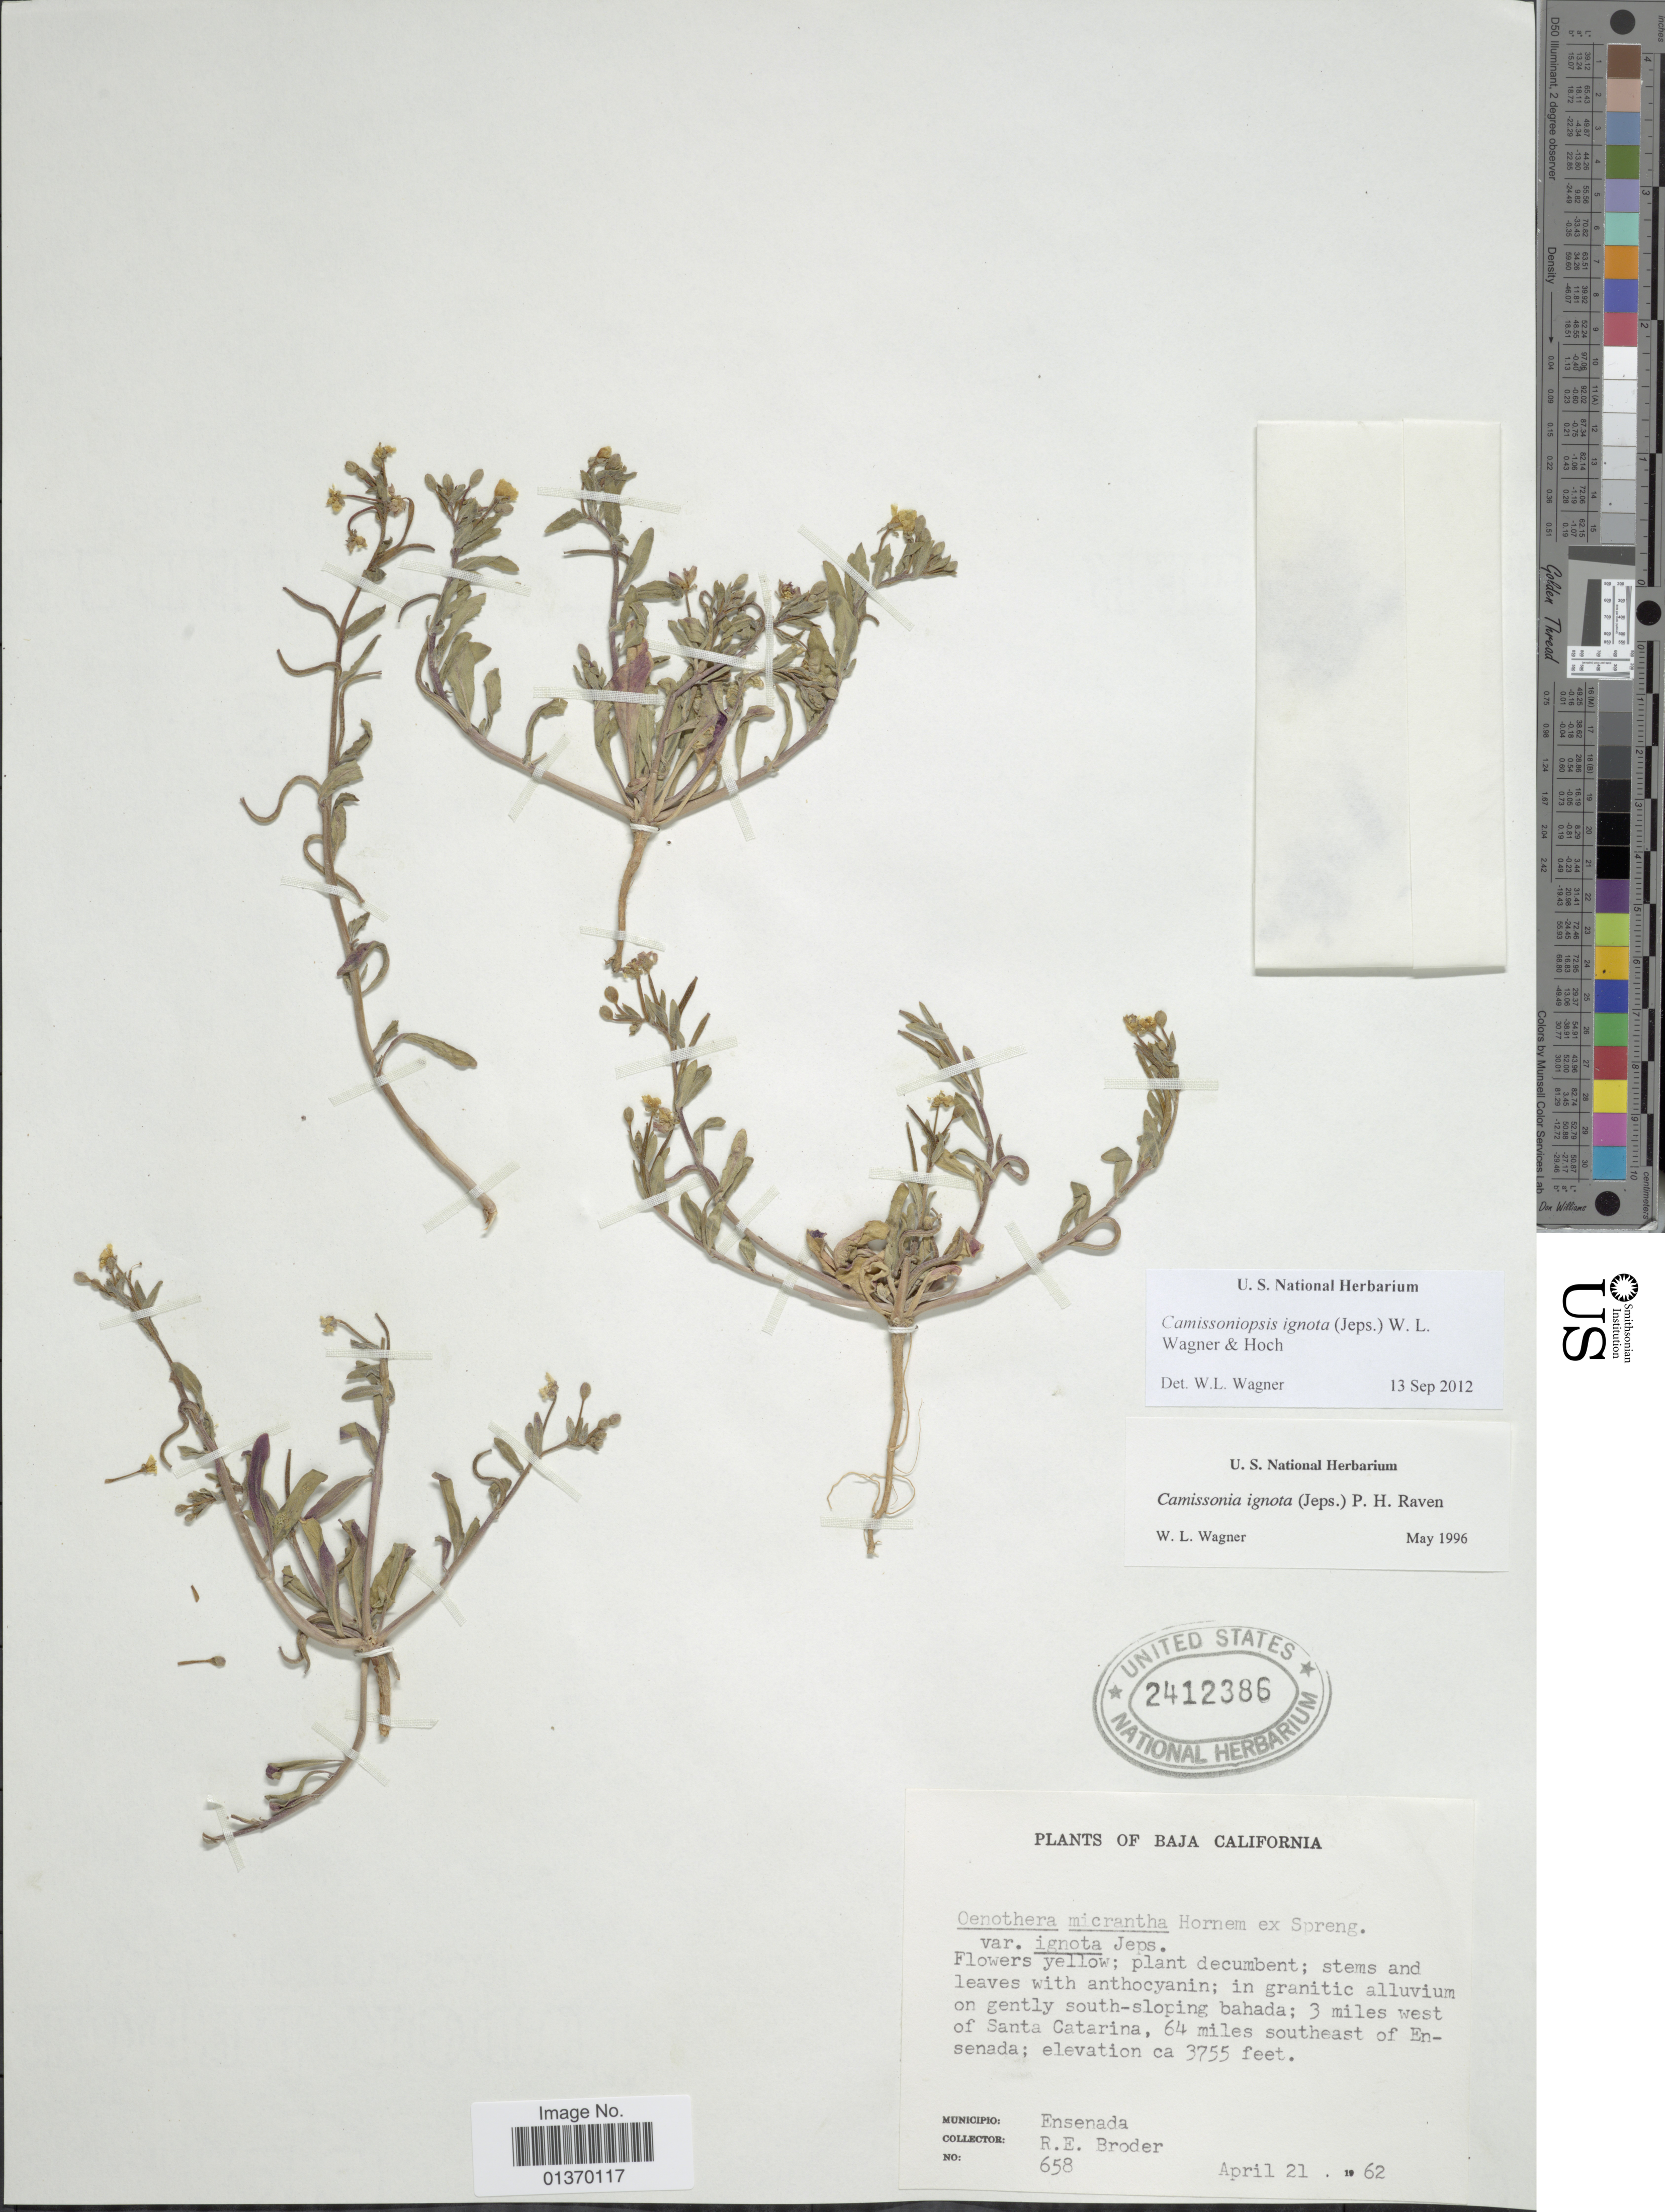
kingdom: Plantae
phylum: Tracheophyta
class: Magnoliopsida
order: Myrtales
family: Onagraceae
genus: Camissoniopsis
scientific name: Camissoniopsis ignota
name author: (Jeps.) W.L. Wagner & Hoch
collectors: R. Broder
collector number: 658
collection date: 1962-04-21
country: Mexico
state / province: Baja California Norte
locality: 3 miles west of Santa Catarina, 64 miles southeast of Ensenada, Municipio: Ensenada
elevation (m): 1145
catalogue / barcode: US 2412386